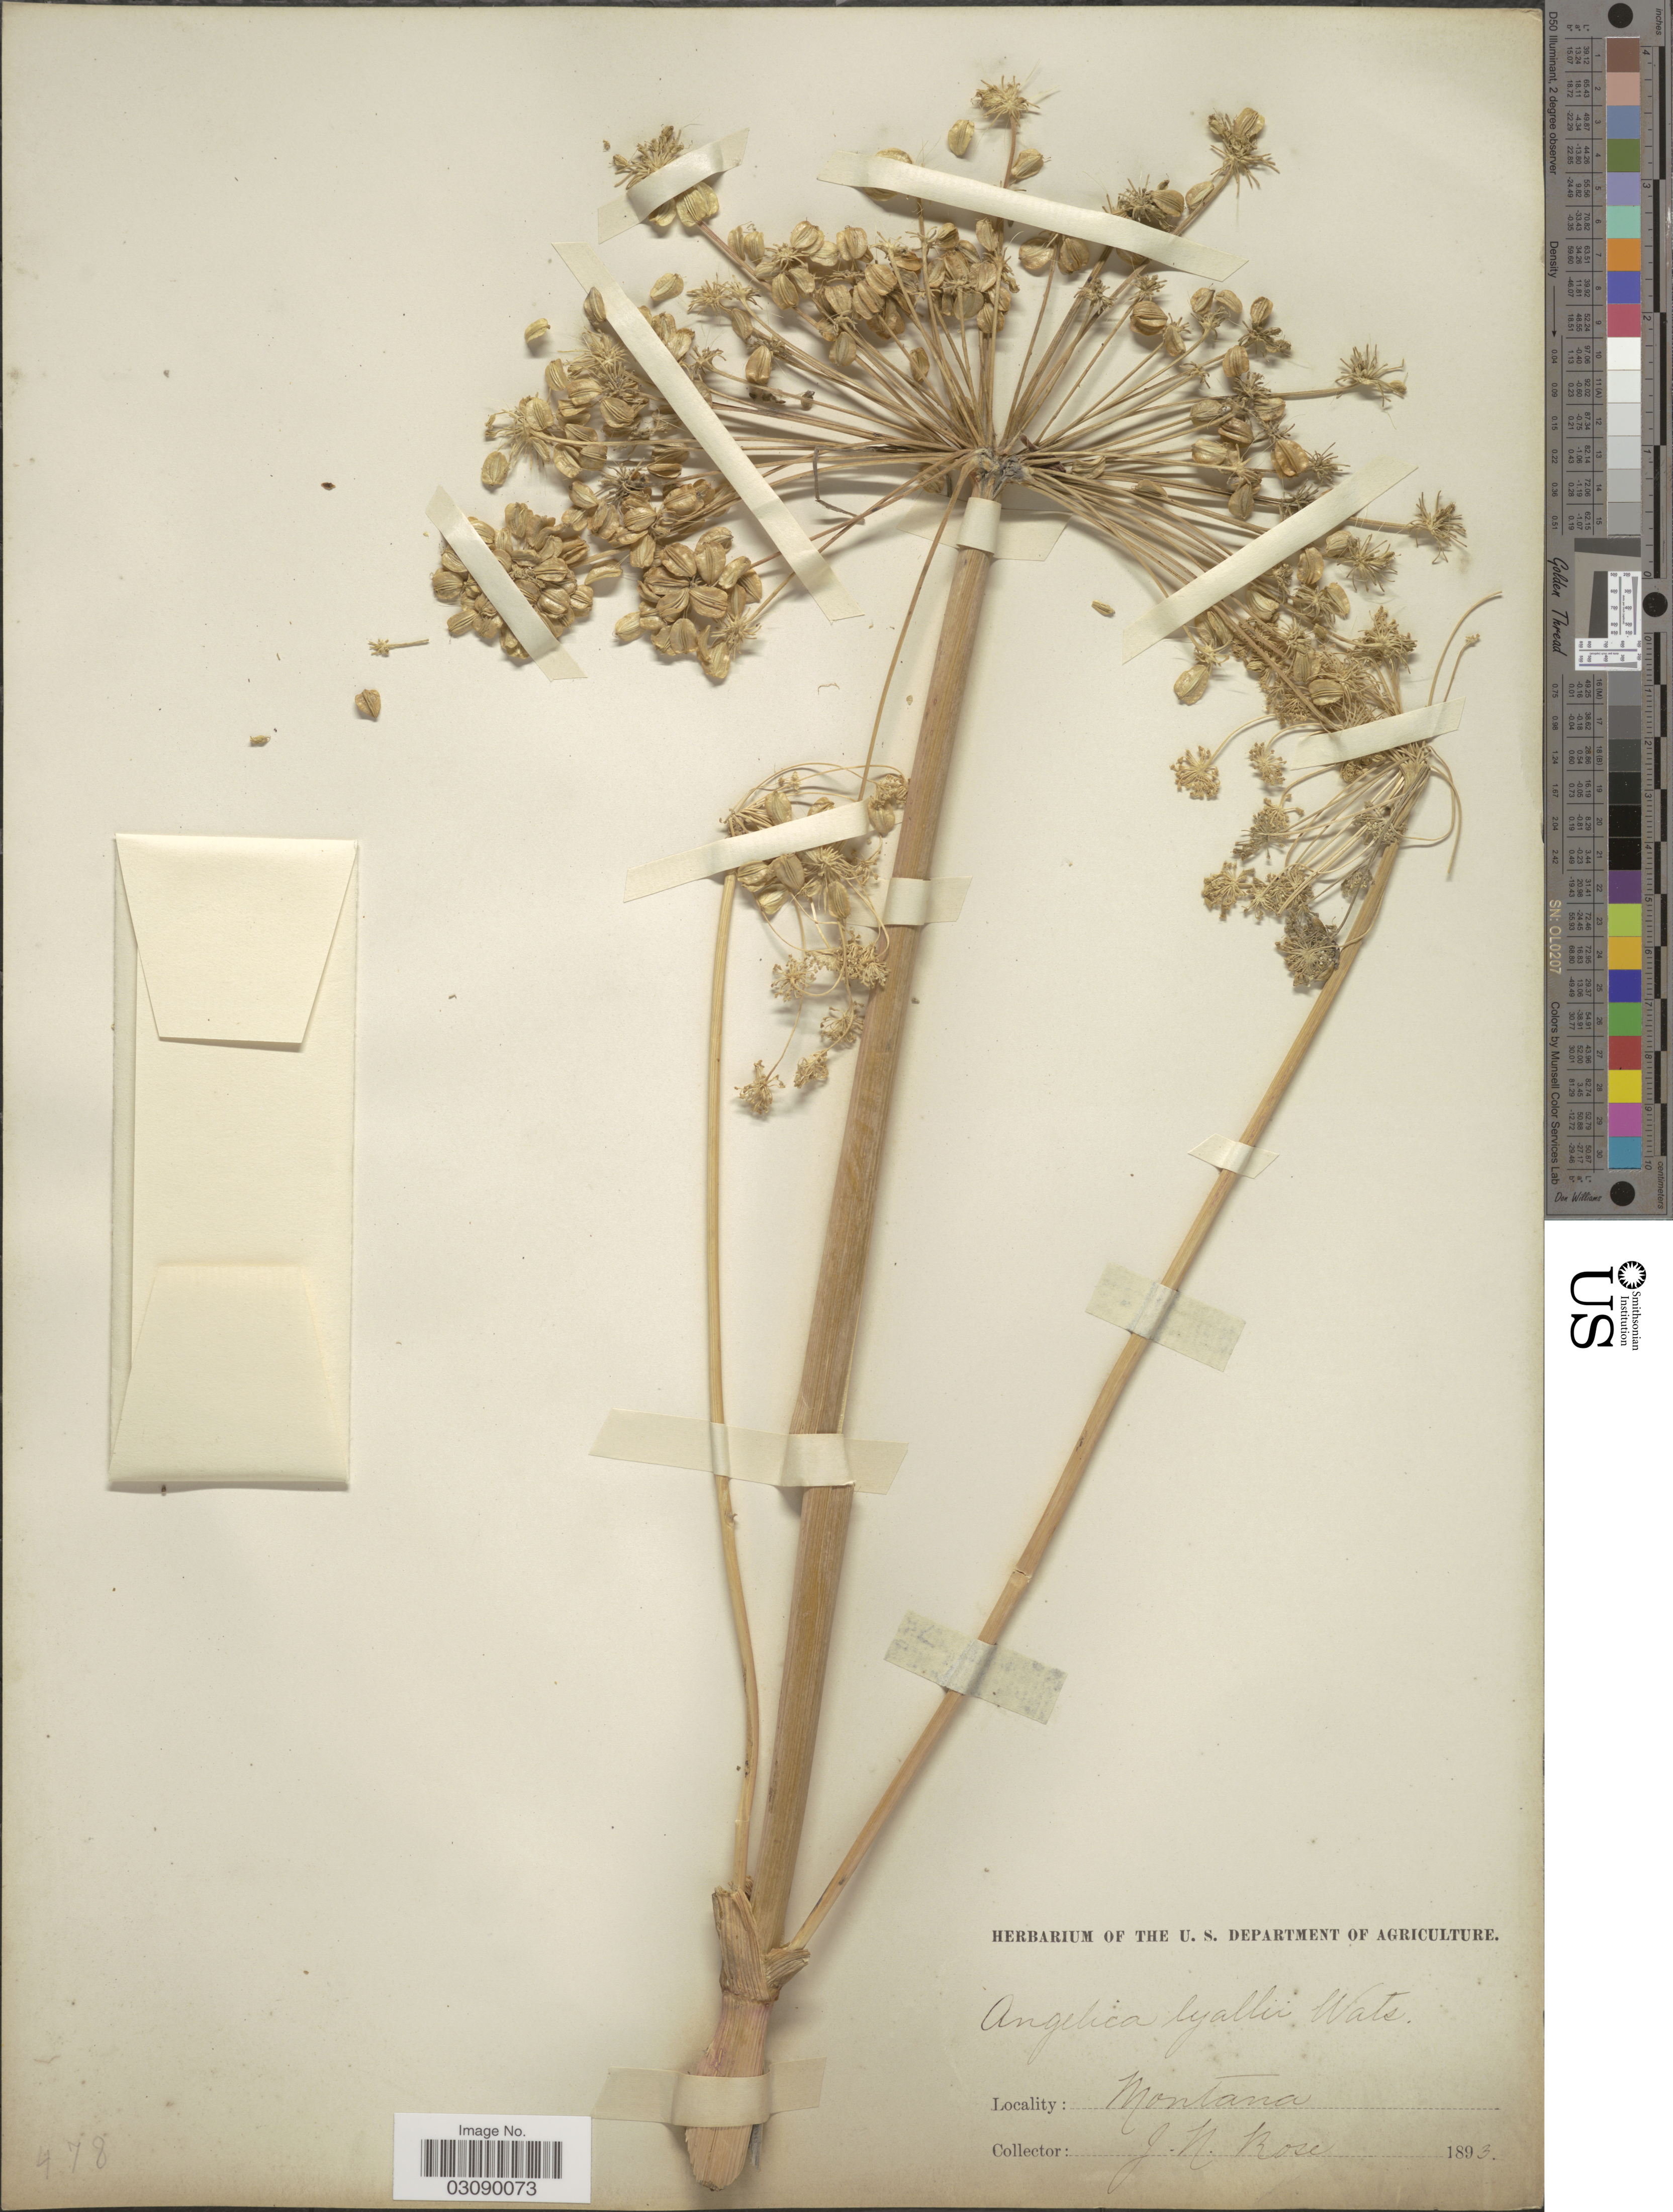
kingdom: Plantae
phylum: Tracheophyta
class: Magnoliopsida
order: Apiales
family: Apiaceae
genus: Angelica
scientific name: Angelica arguta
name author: Nutt.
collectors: J. N. Rose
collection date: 1893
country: United States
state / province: Montana